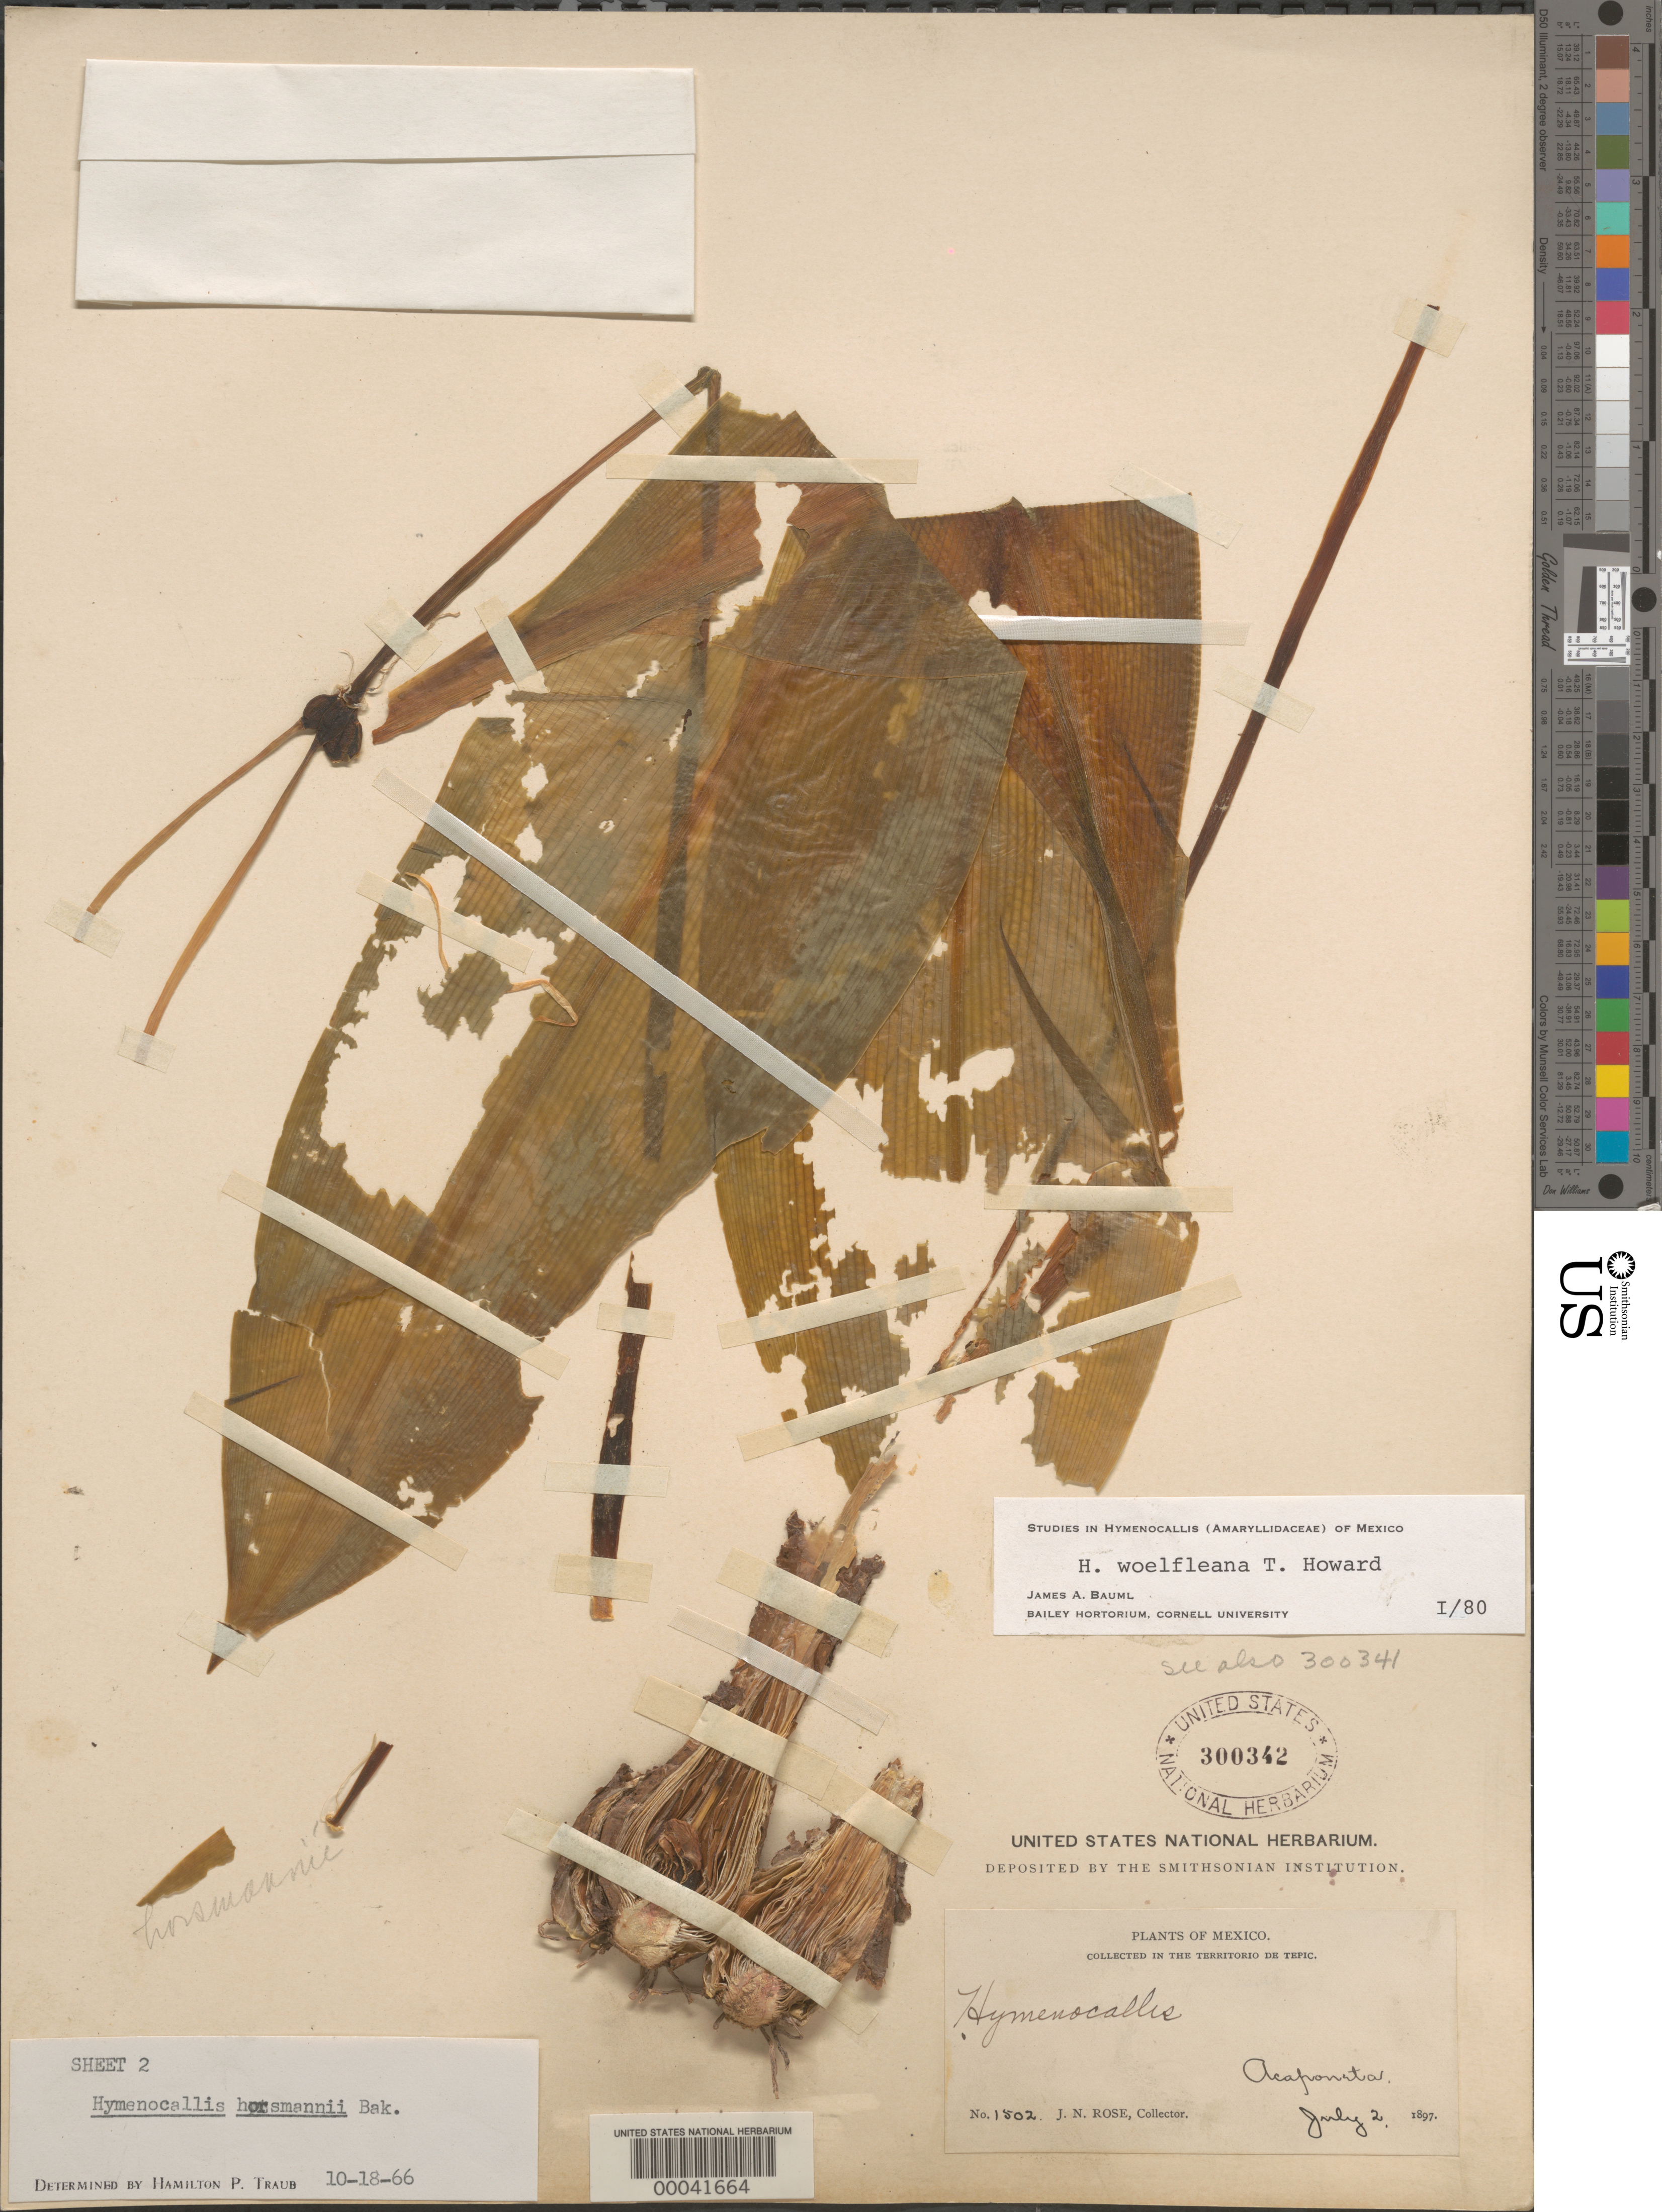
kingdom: Plantae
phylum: Tracheophyta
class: Liliopsida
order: Asparagales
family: Amaryllidaceae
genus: Hymenocallis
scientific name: Hymenocallis woelfleana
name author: T.M. Howard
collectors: J. N. Rose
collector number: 1502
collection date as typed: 02 Jul 1897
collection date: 1897-07-02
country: Mexico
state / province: Nayarit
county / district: Tepic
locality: Acaponeta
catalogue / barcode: US 300342